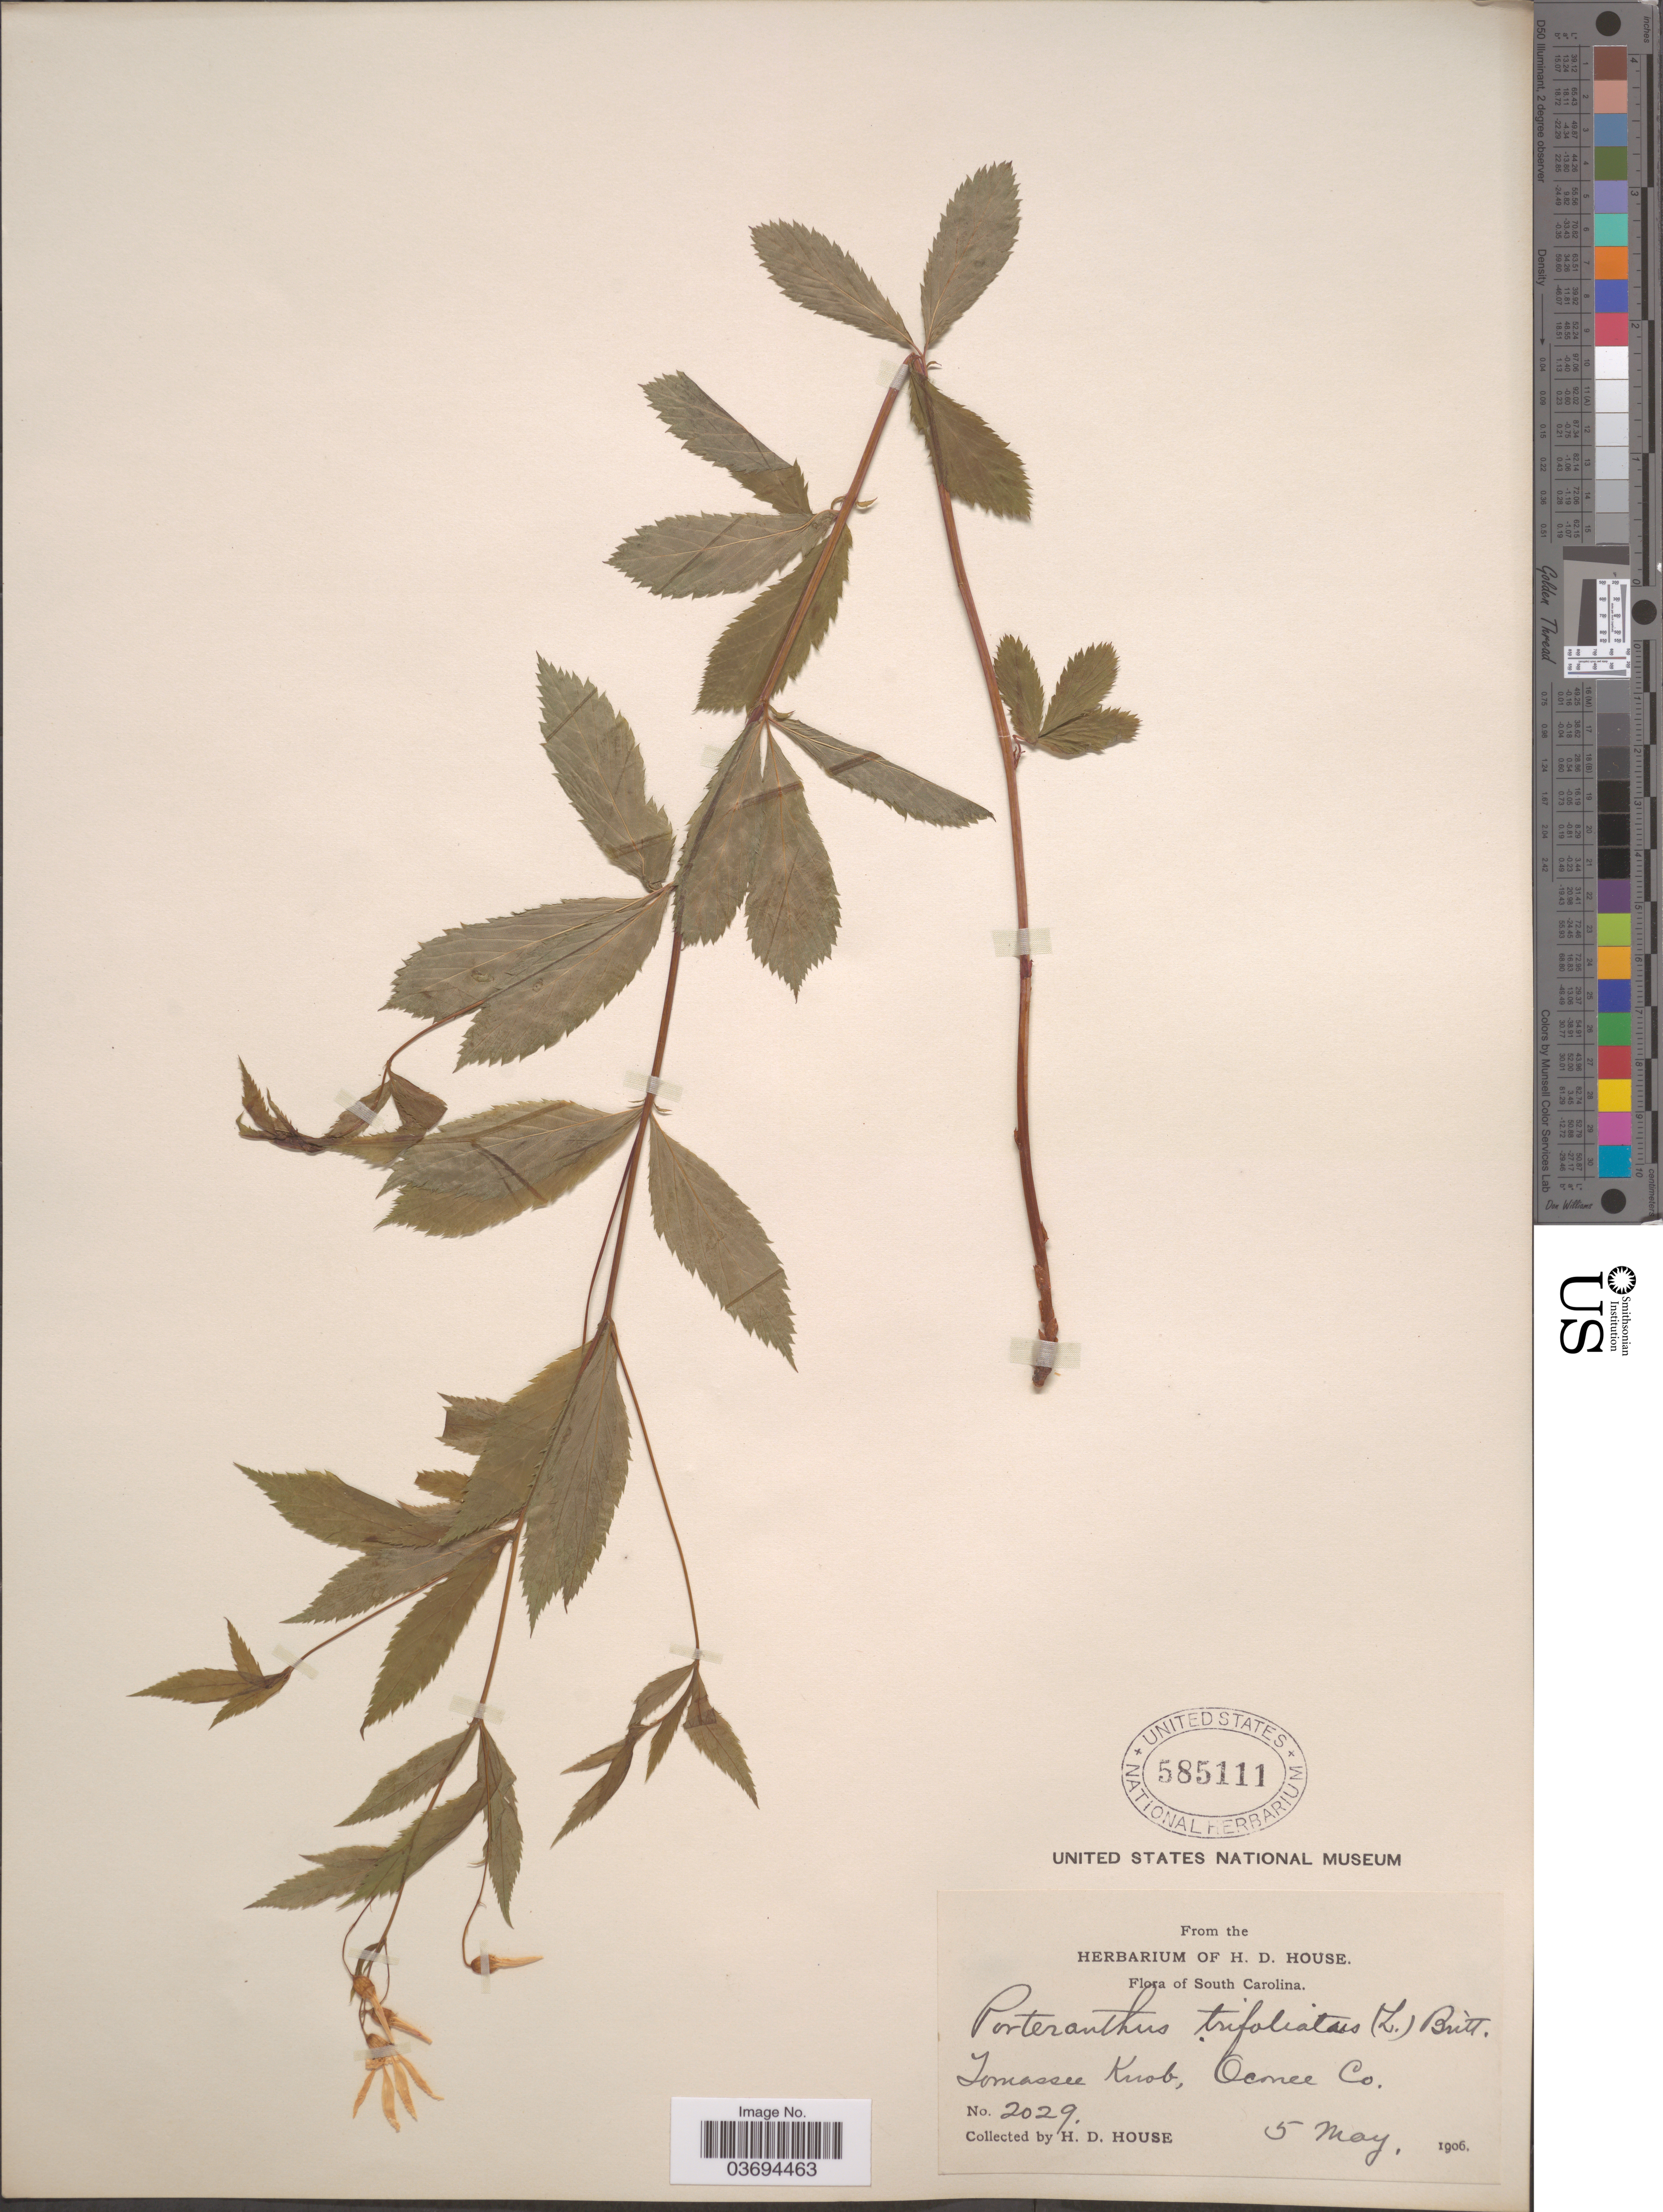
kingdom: Plantae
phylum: Tracheophyta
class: Magnoliopsida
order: Rosales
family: Rosaceae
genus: Gillenia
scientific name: Gillenia trifoliata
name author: (L.) Moench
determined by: Strong, Mark T., (BOT), Smithsonian Institution - National Museum of Natural History (UNITED STATES)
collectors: H. D. House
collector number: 2029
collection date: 1906-05-05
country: United States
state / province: South Carolina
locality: Tomassee Knob, Oconee Co.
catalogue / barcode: US 585111